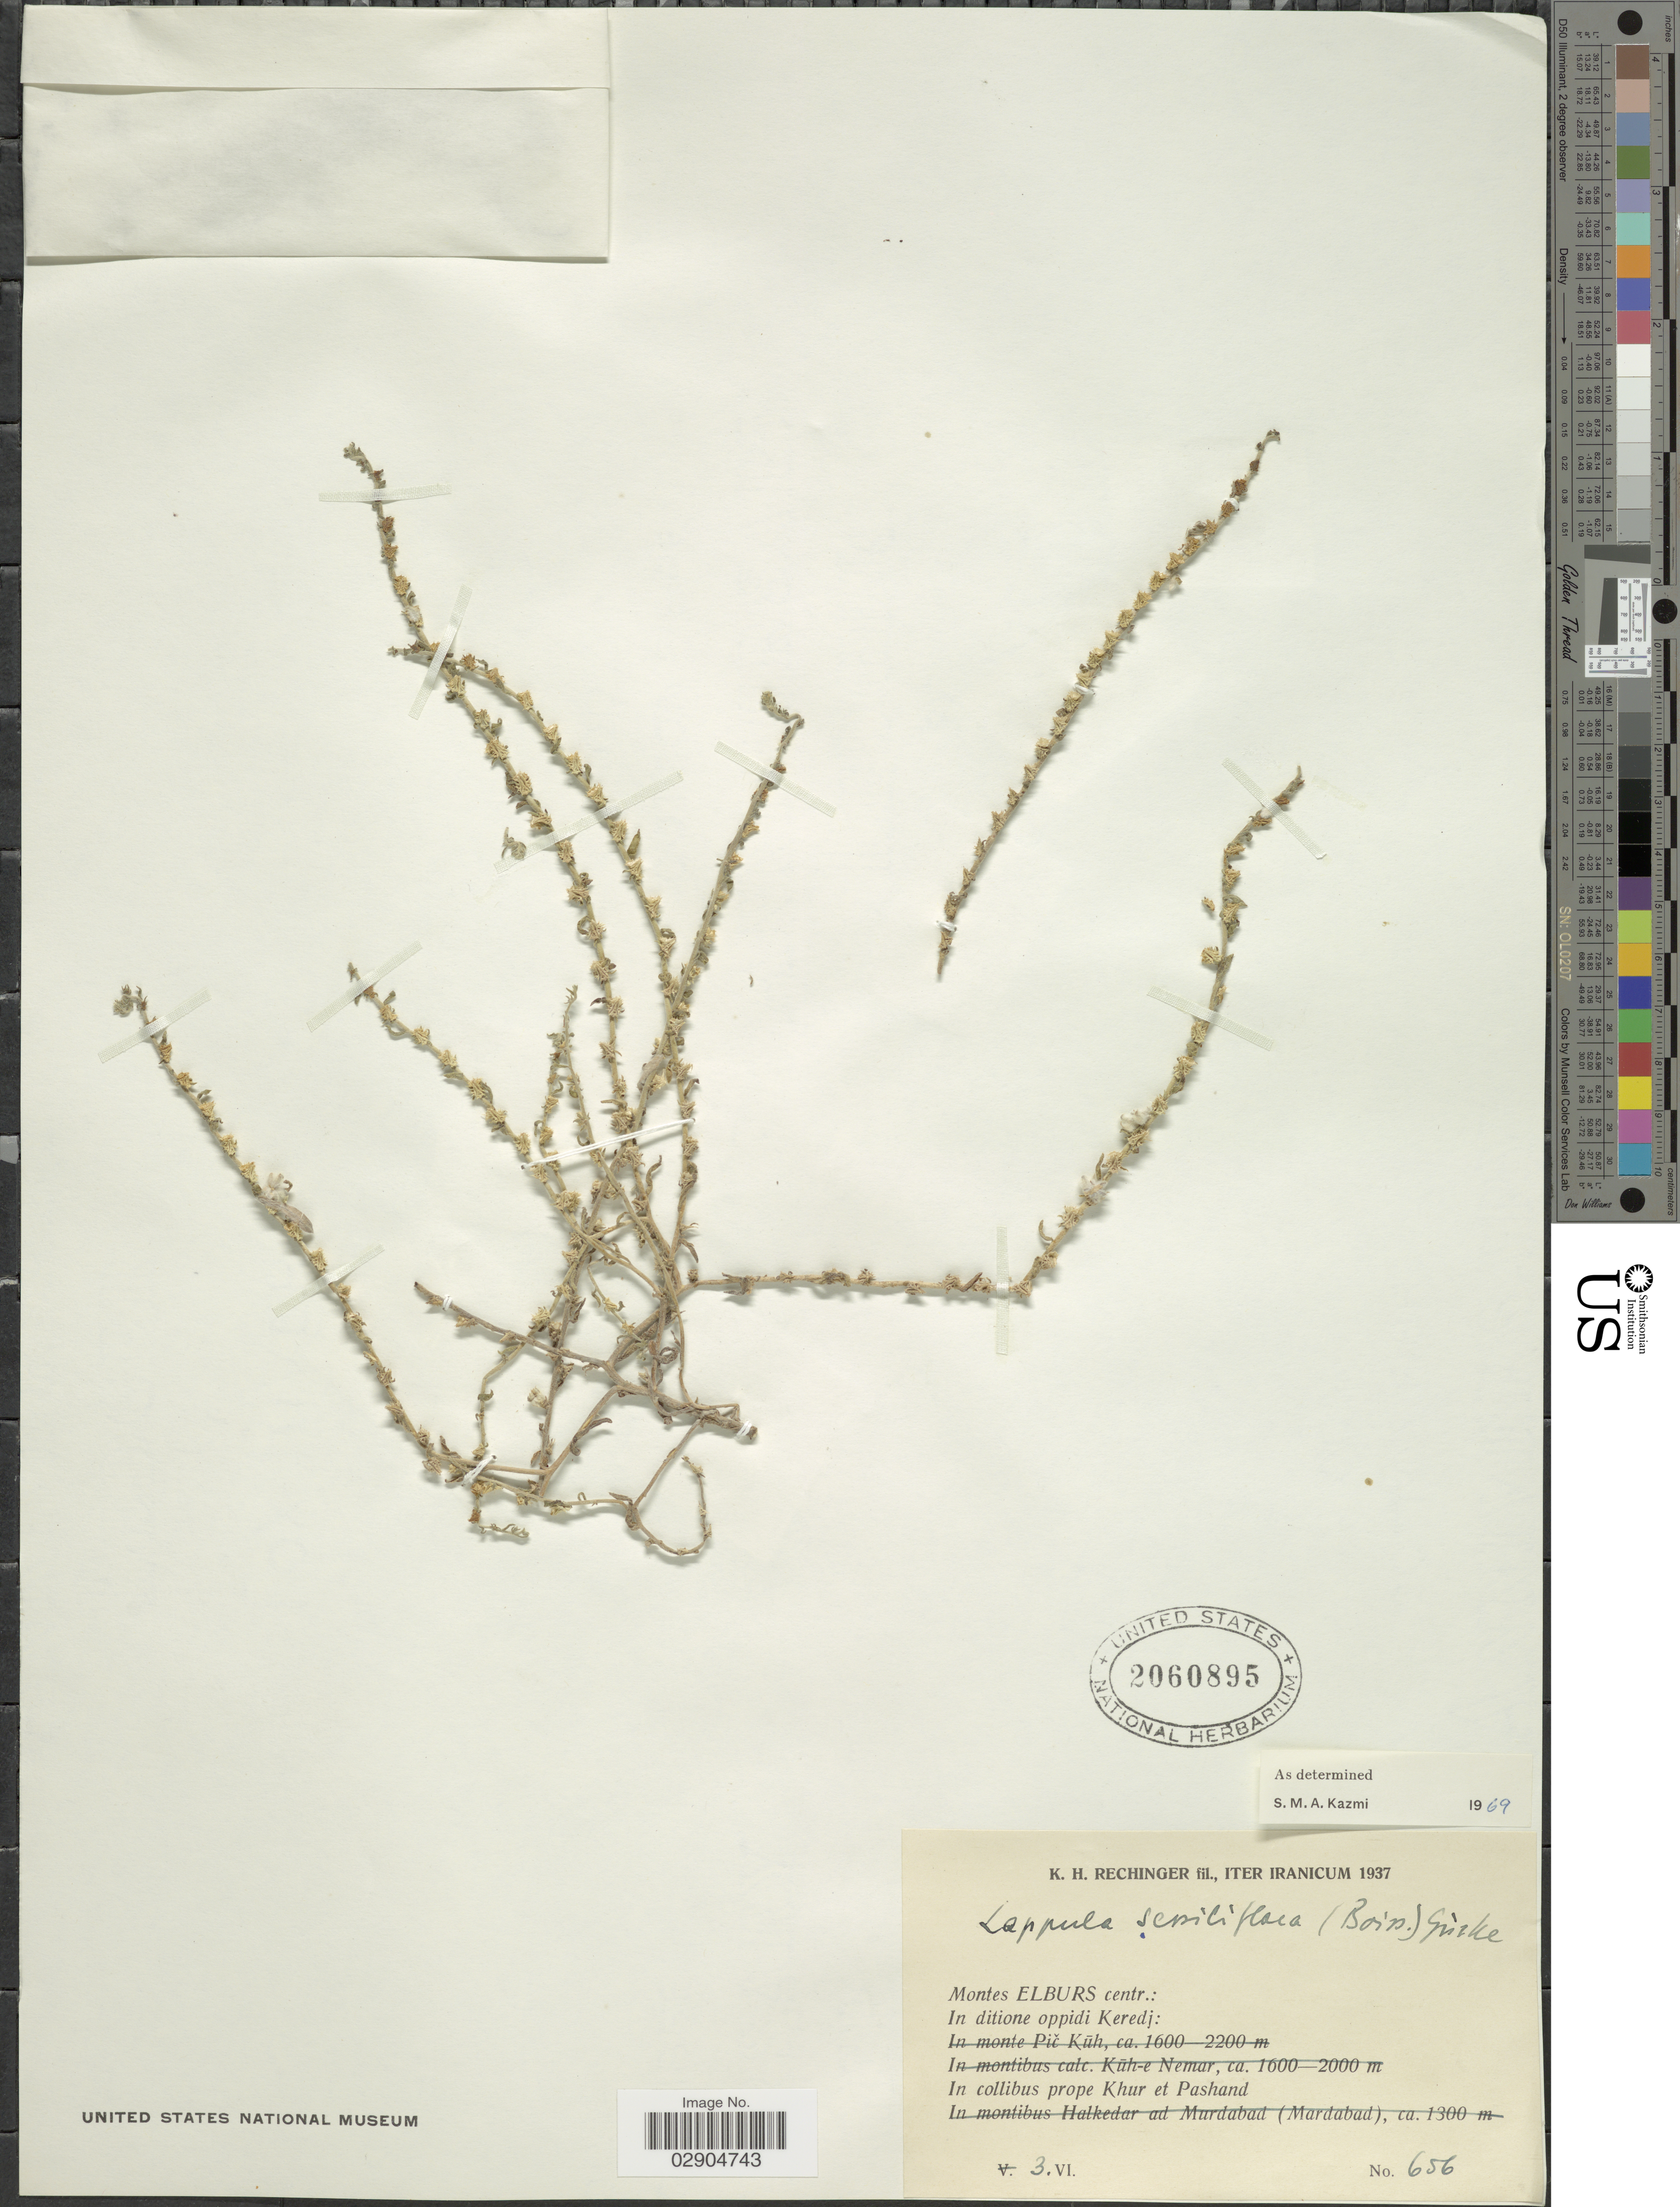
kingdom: Plantae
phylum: Tracheophyta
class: Magnoliopsida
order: Boraginales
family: Boraginaceae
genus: Lappula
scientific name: Lappula sessiliflora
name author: Gürke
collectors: K. H. Rechinger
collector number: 656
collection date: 1937-06-03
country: Iran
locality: Iter Iranicum, Montes Elburs centr.,: In ditone oppidi Keredj: In collibus prope Khur et Pashand.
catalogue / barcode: US 2060895